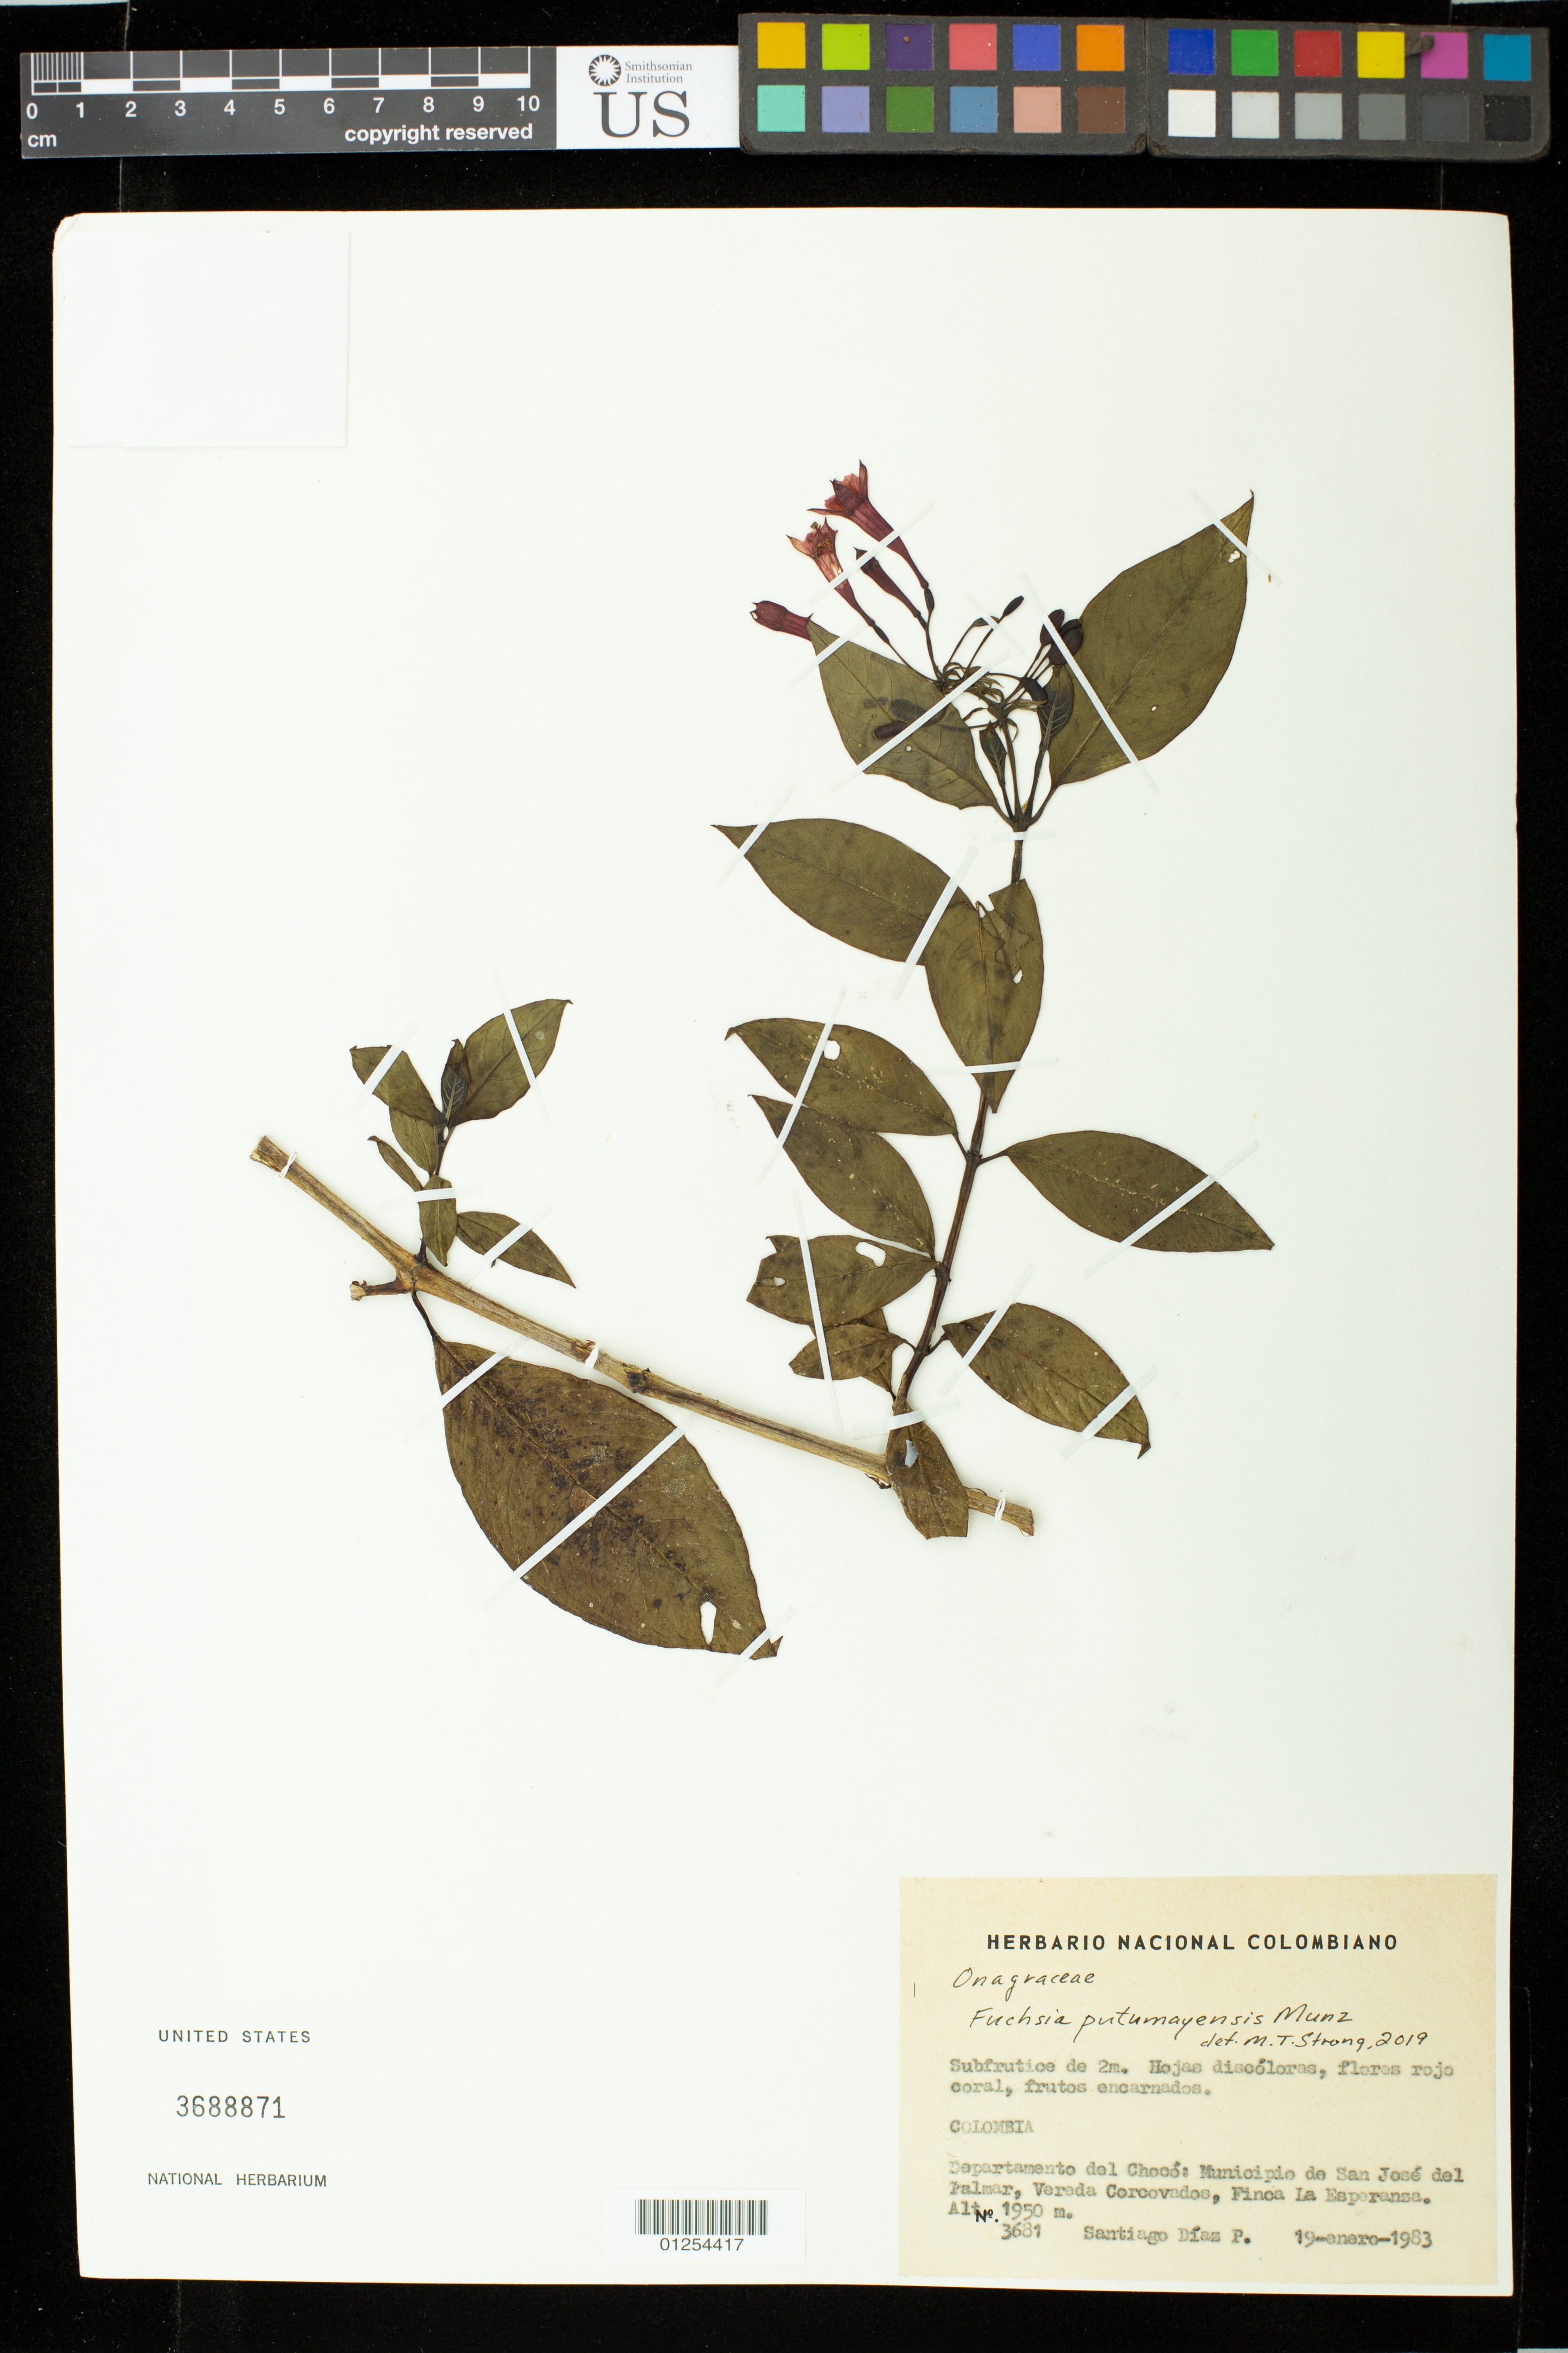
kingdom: Plantae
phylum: Tracheophyta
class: Magnoliopsida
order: Myrtales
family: Onagraceae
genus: Fuchsia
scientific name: Fuchsia putumayensis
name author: Munz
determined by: Strong, Mark T., (BOT), Smithsonian Institution - National Museum of Natural History (UNITED STATES)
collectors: S. Diaz P.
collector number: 3681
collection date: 1983-01-19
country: Colombia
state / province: Chocó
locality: Departamento del Chocó: Municipio de San José del Palmar, Vereda Corcovados, Finca La Esperanza.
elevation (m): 1950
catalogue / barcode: US 3688871